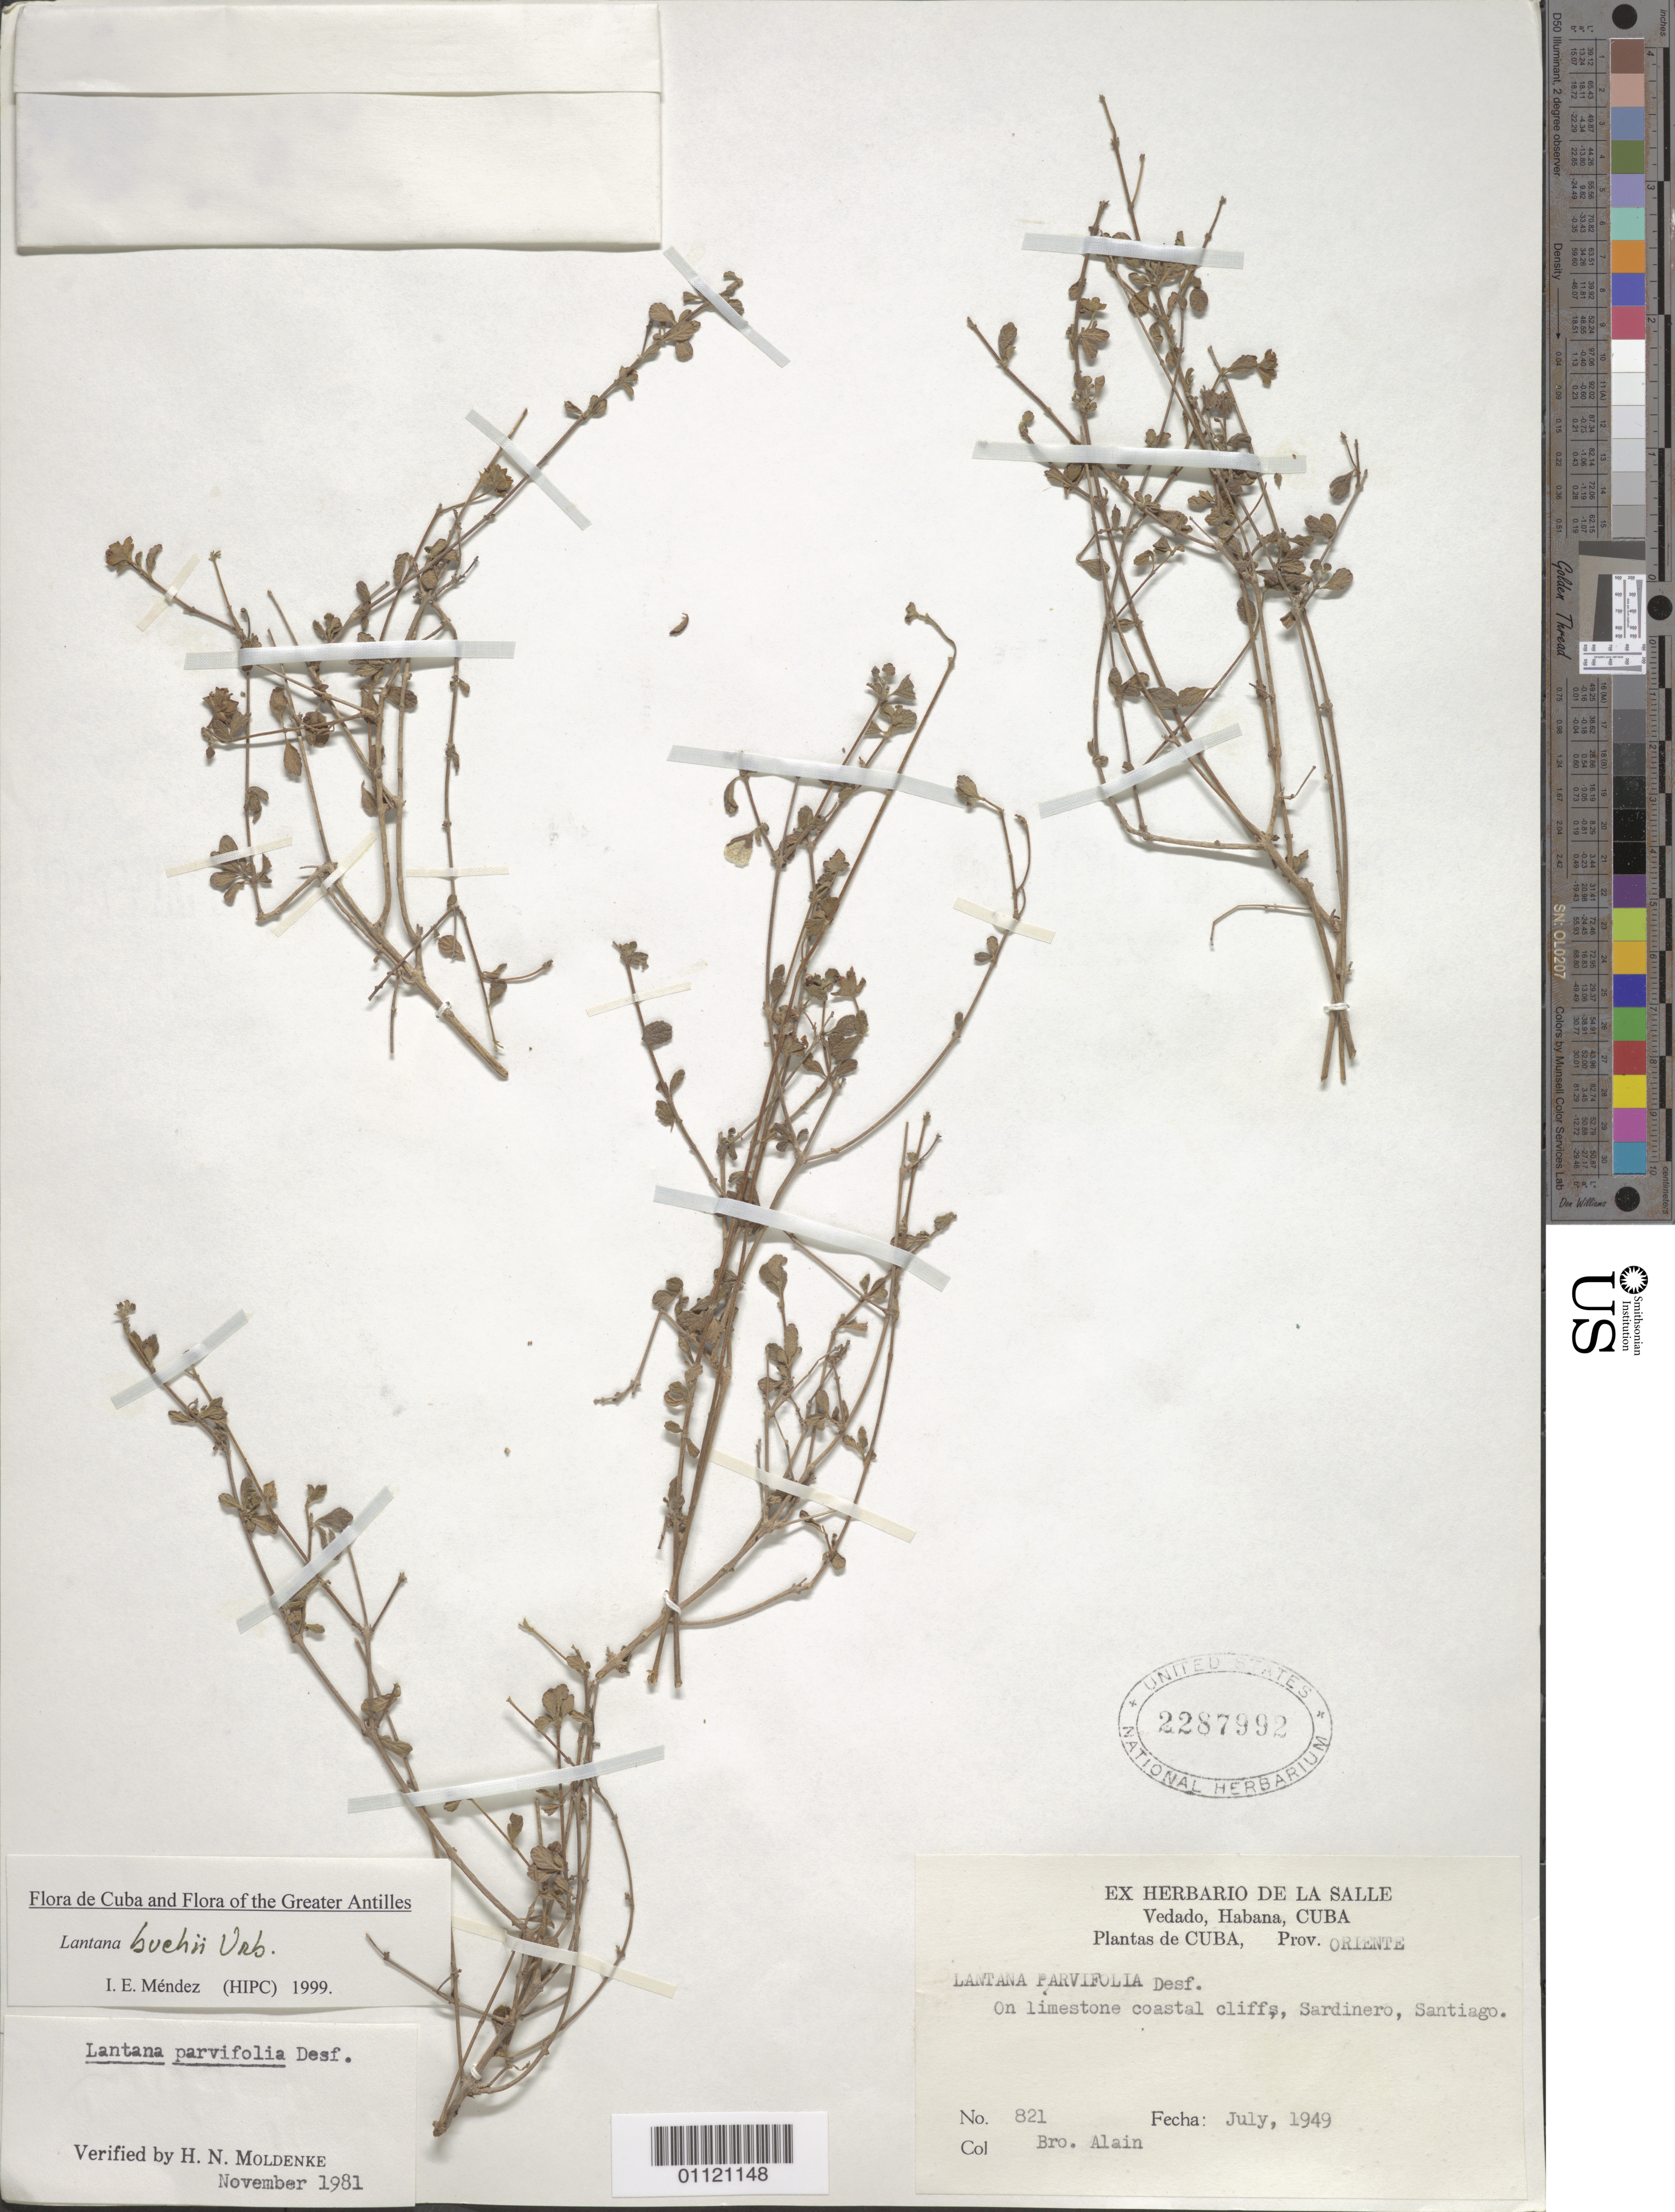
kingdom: Plantae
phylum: Tracheophyta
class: Magnoliopsida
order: Lamiales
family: Verbenaceae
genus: Lantana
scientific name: Lantana buchii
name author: Urb.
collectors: A. H. Liogier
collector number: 821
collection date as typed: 01 Jul 1949 to 31 Jul 1949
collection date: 1949-07-01/1949-07-31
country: Cuba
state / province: Santiago de Cuba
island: Cuba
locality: On limestone cliffs, Sardinero, Santiago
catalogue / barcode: US 2287992